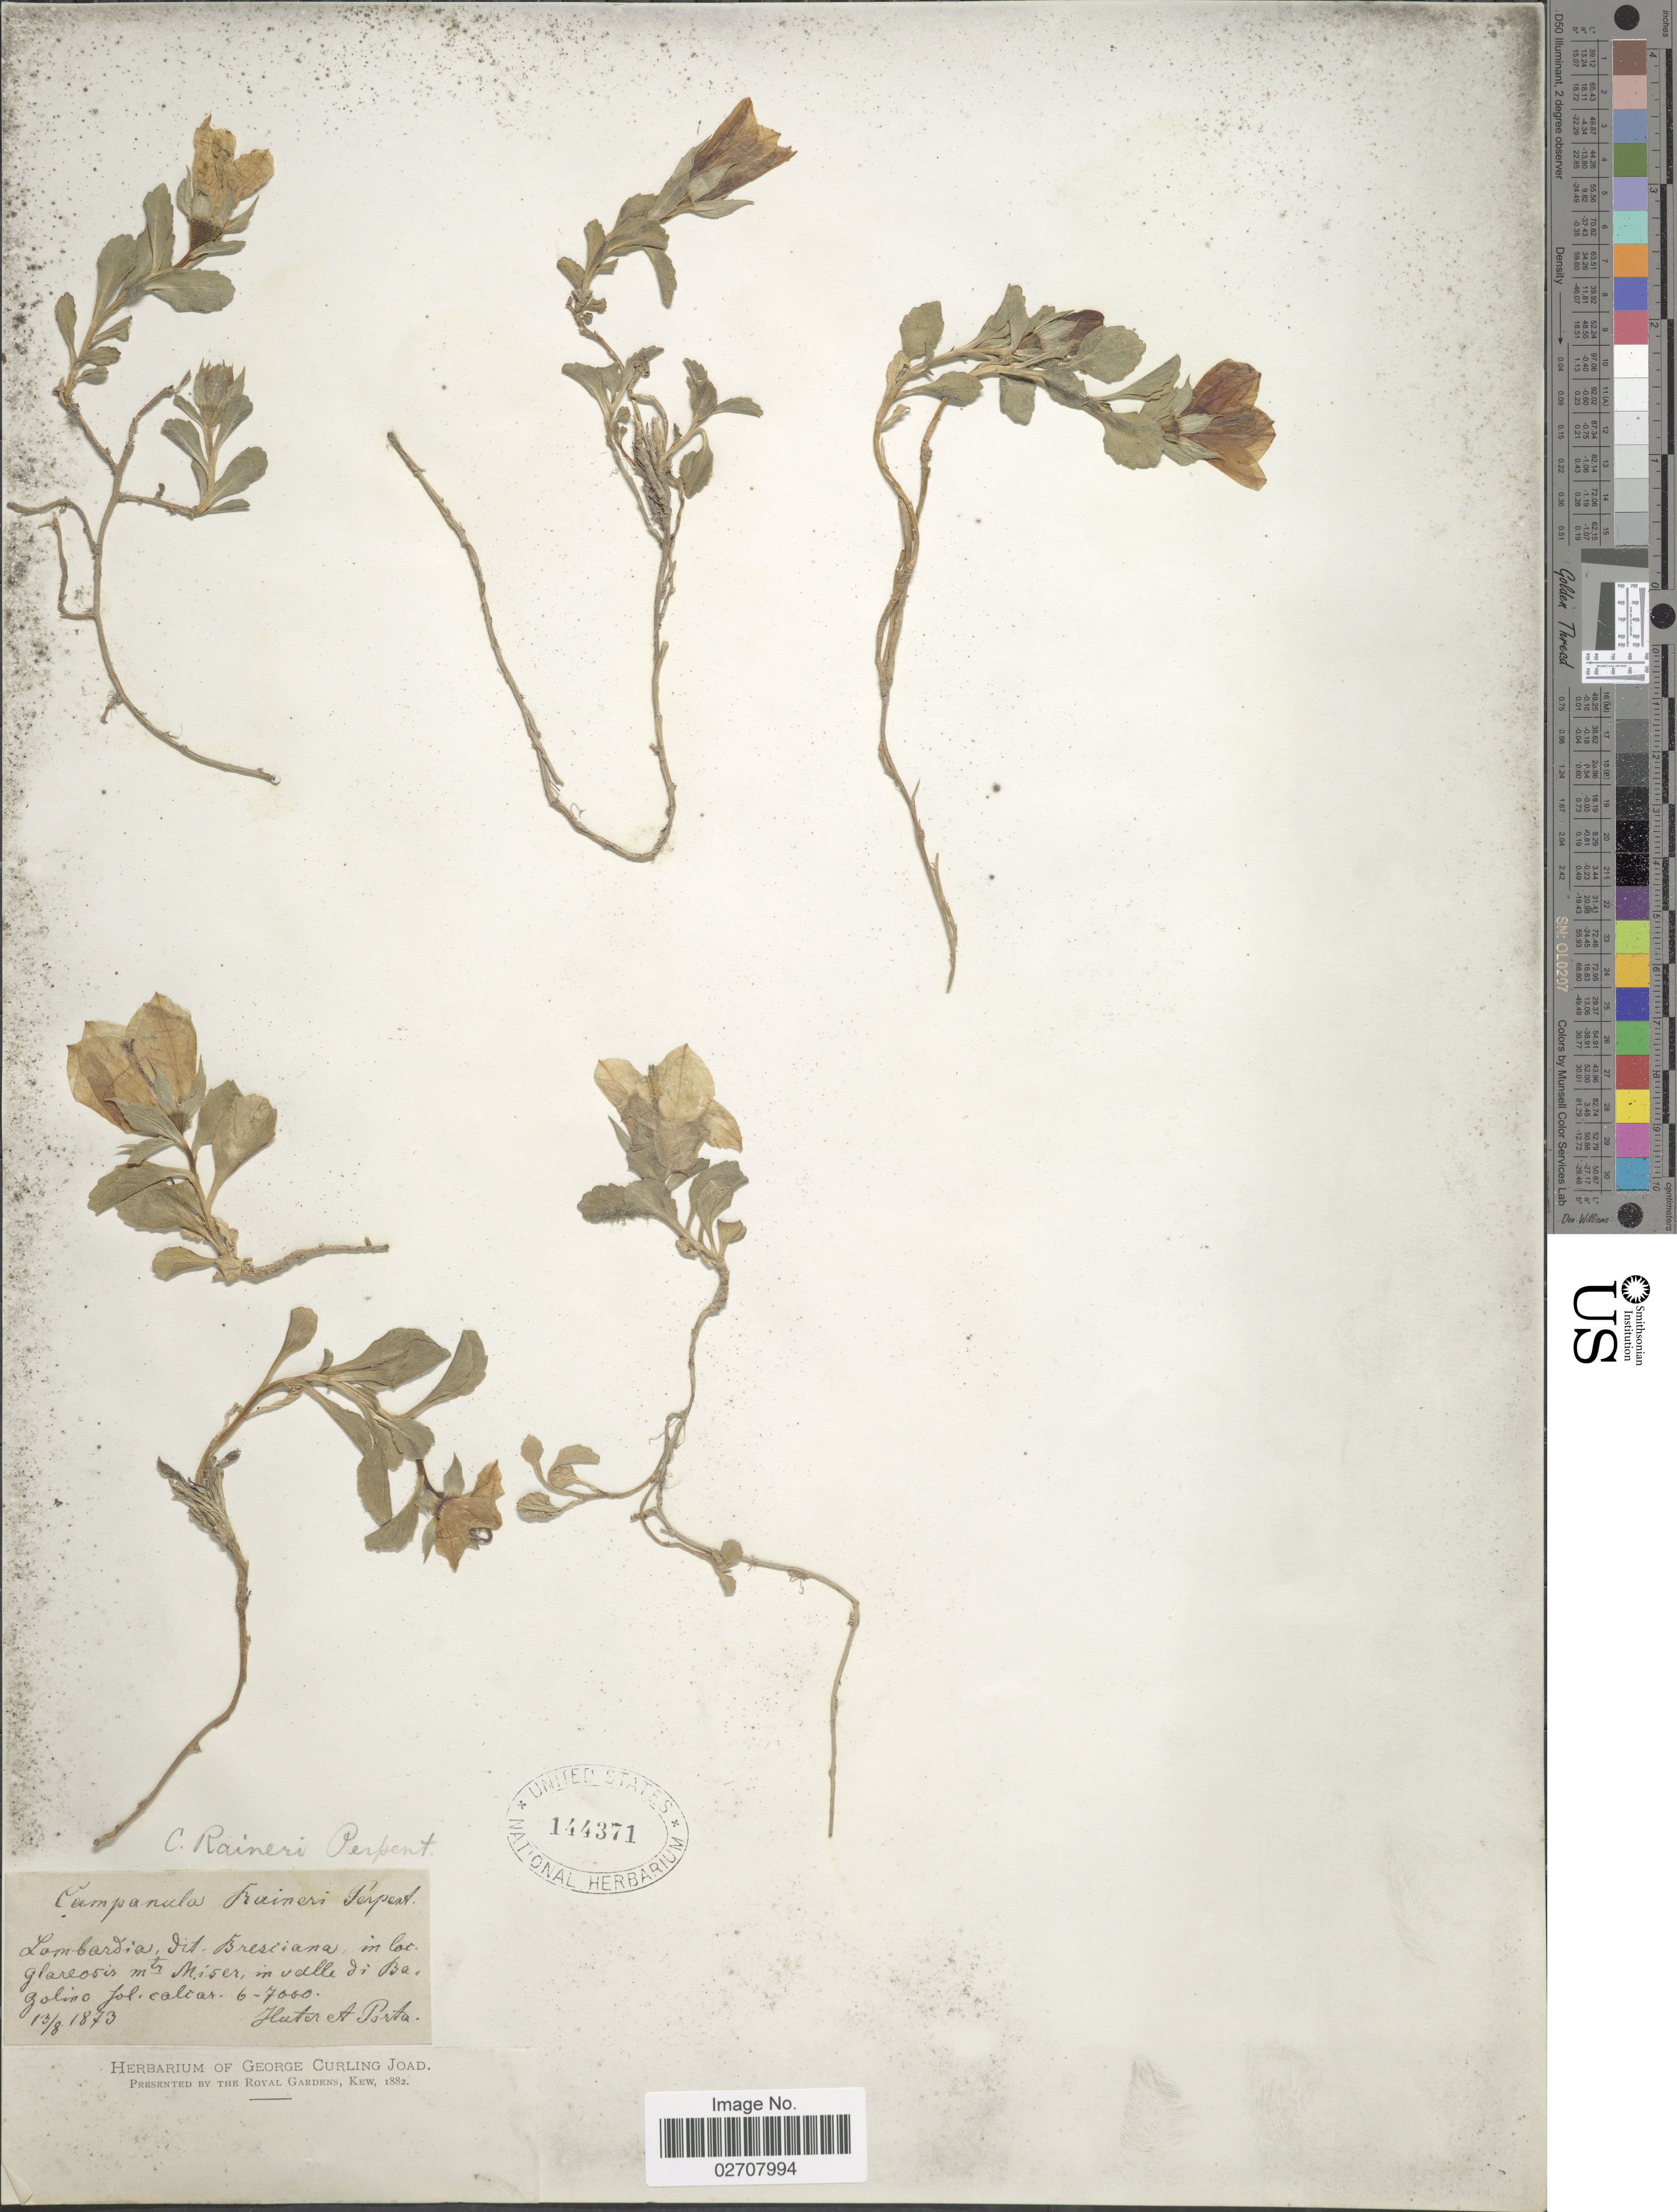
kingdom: Plantae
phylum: Tracheophyta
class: Magnoliopsida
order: Asterales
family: Campanulaceae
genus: Campanula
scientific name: Campanula raineri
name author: Perp.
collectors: -. Huter & -- Porta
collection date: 1873-08-13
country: Italy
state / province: Lombardy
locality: Lombardia. Dit. Bresiana, in loc. glareosis mt. Miser, in valle di Bagolino jol, Caliar [interpreted]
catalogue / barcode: US 144371